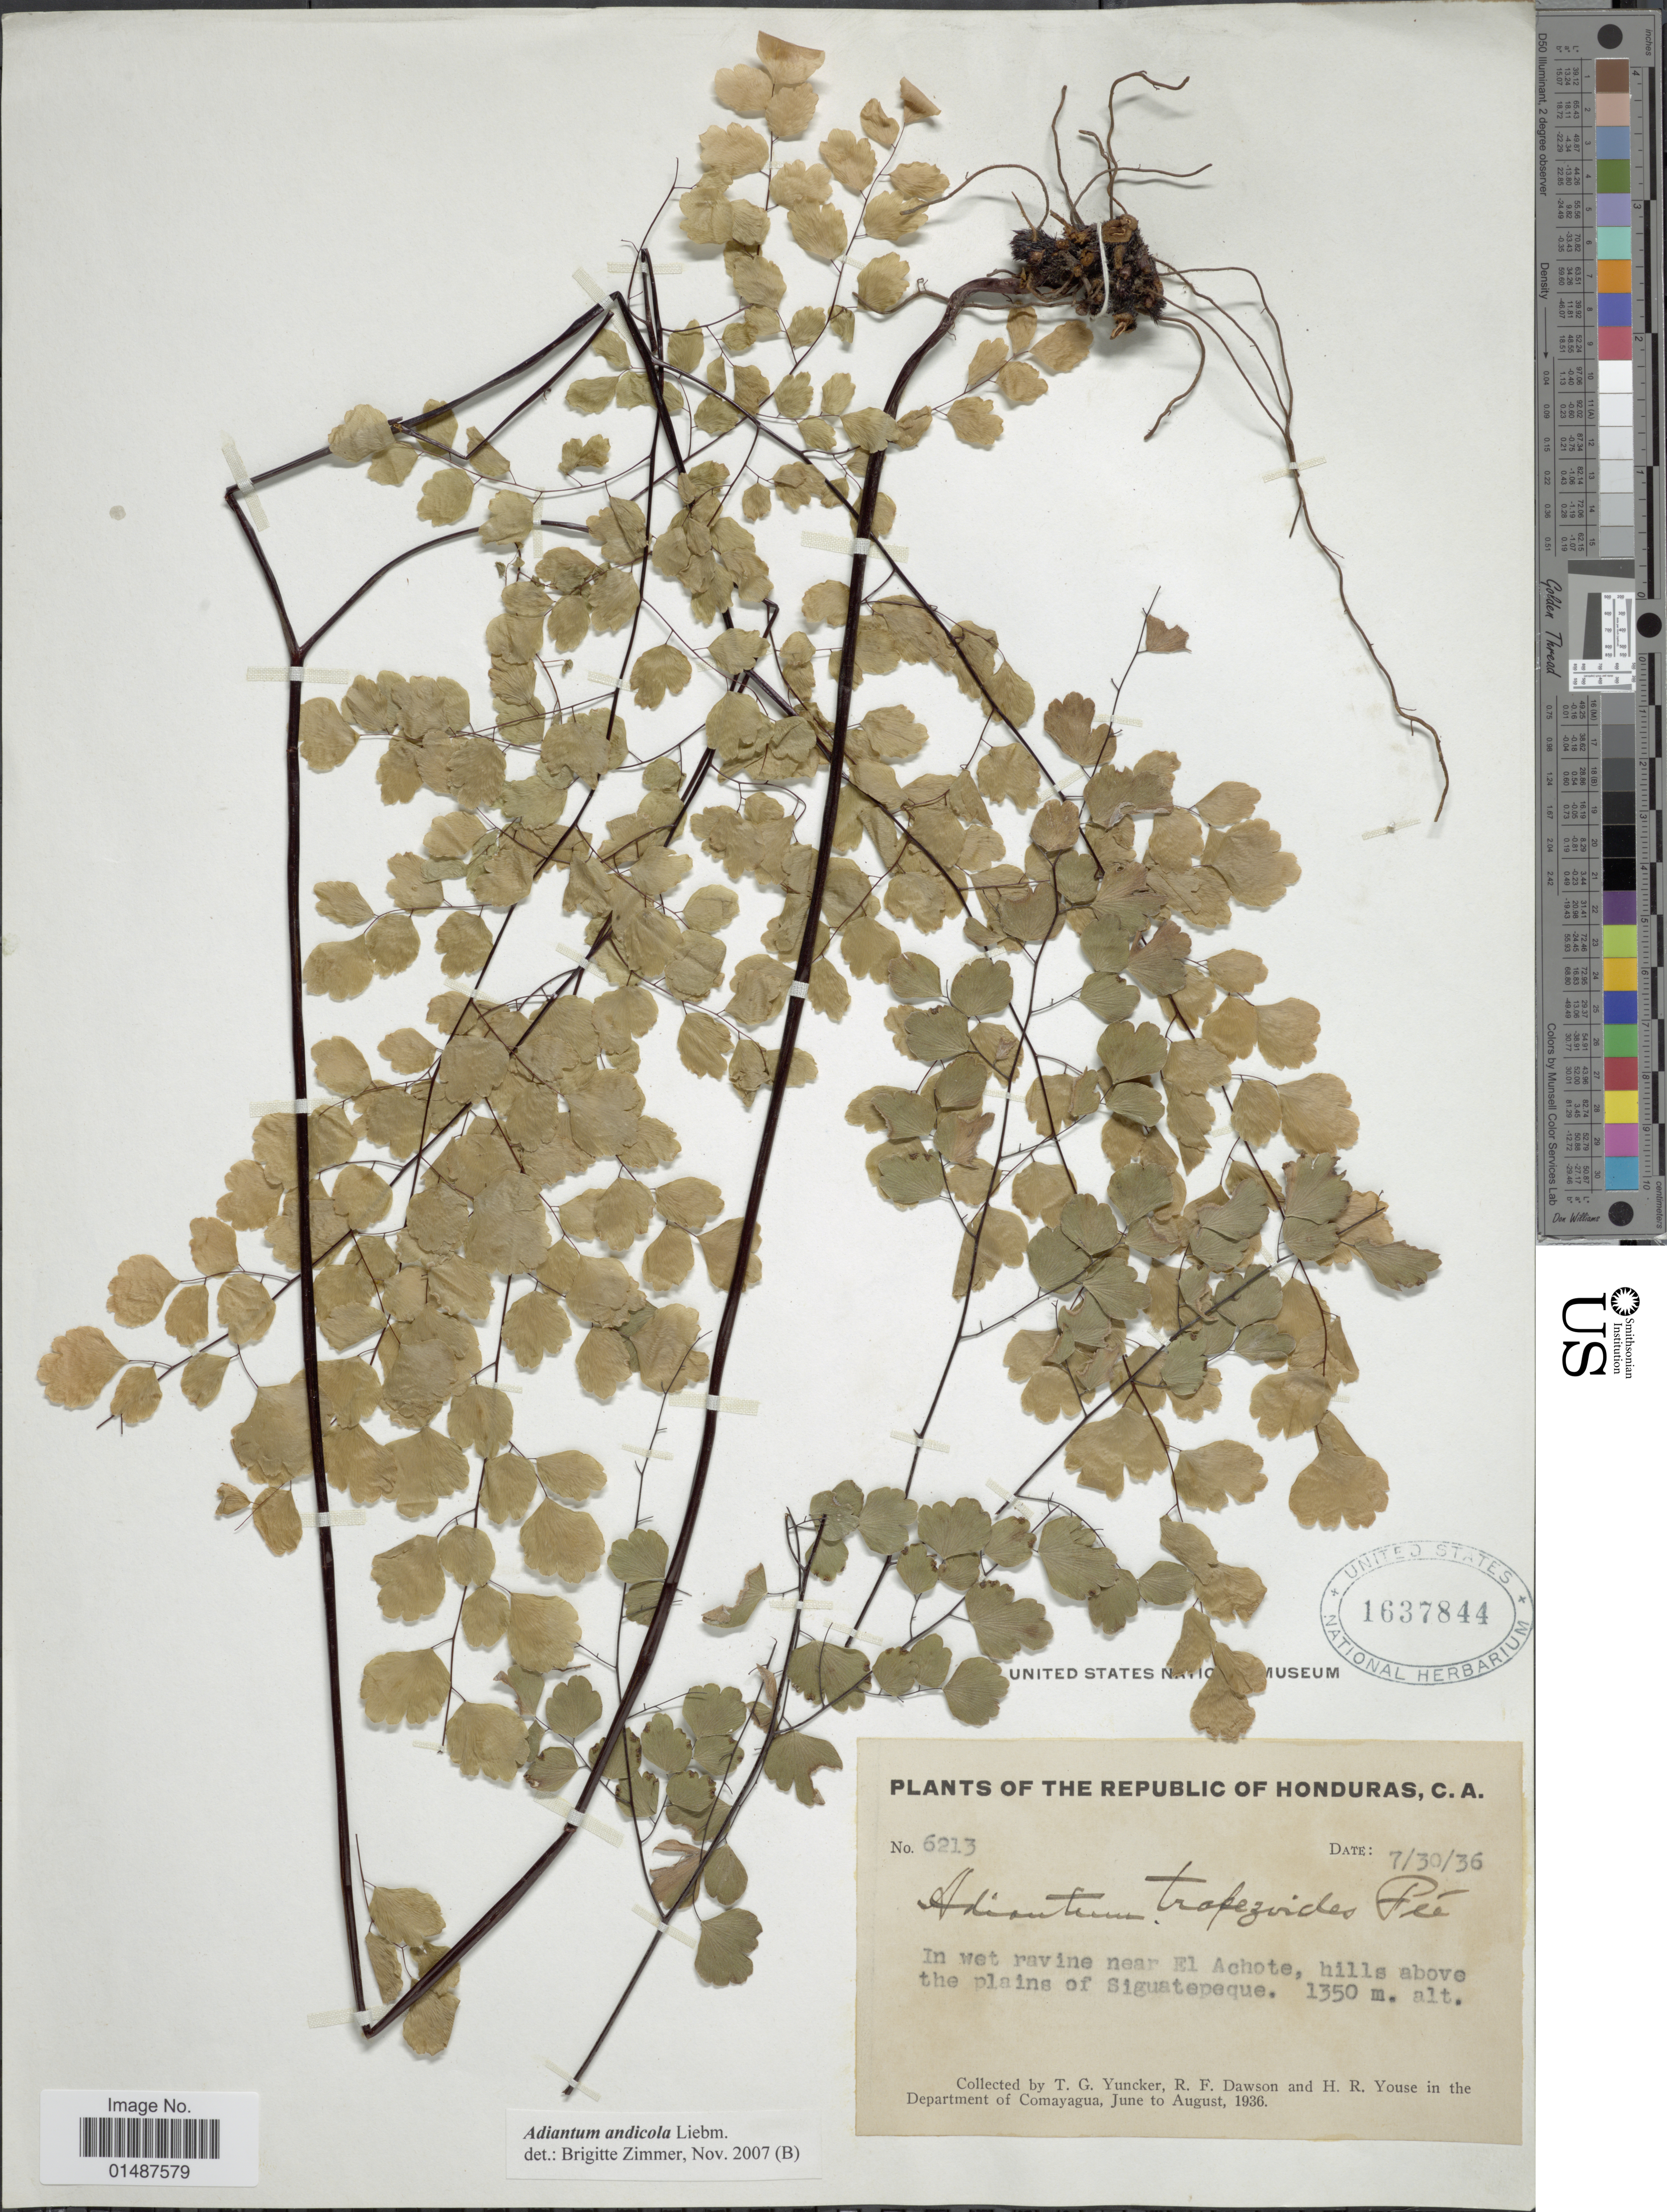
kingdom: Plantae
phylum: Tracheophyta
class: Polypodiopsida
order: Polypodiales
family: Pteridaceae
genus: Adiantum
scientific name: Adiantum andicola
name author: Liebm.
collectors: T. G. Yuncker, R. F. Dawson & H. Youse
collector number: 3213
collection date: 1936-07-30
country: Honduras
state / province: Comayagua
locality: Near El Achote, hills above the plains of Siguatepeque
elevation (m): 1350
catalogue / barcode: US 1637844